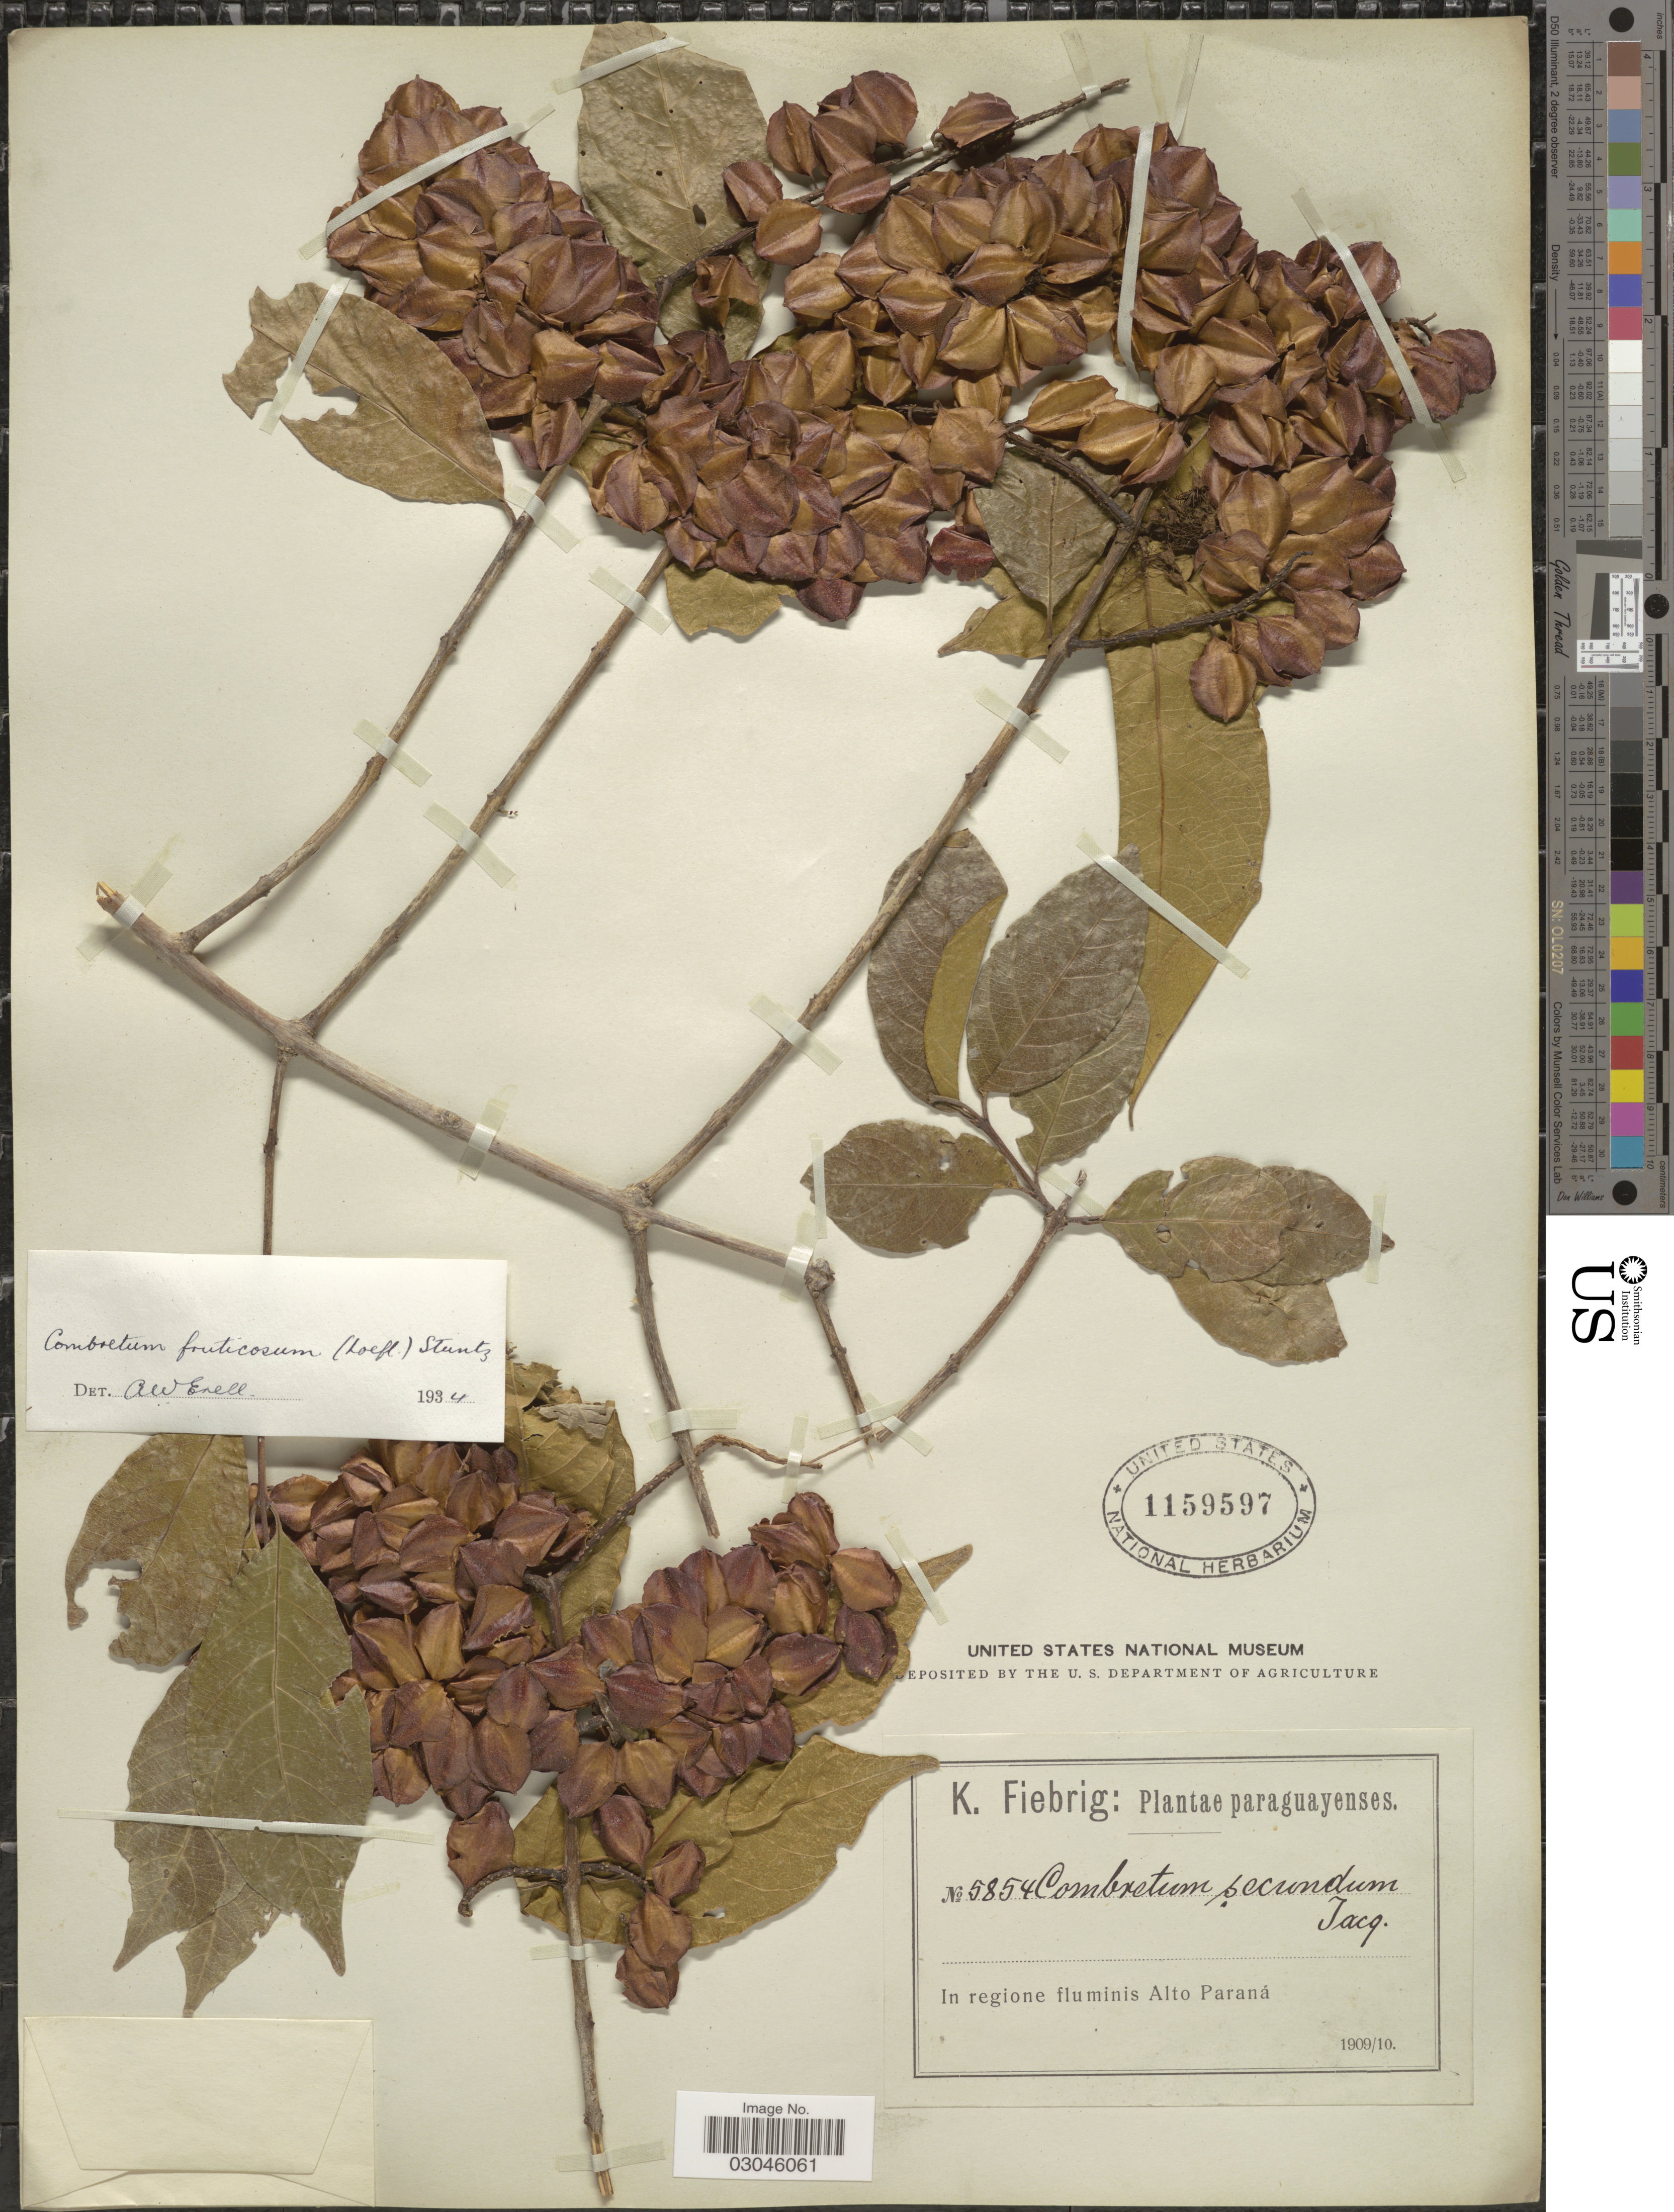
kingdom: Plantae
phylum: Tracheophyta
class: Magnoliopsida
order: Myrtales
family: Combretaceae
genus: Combretum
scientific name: Combretum fruticosum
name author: (Loefl.) Stuntz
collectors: K. Fiebrig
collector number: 5854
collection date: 1909/1910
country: Paraguay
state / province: Alto Parana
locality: In regione fluminis Alto Paraná.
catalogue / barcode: US 1159597